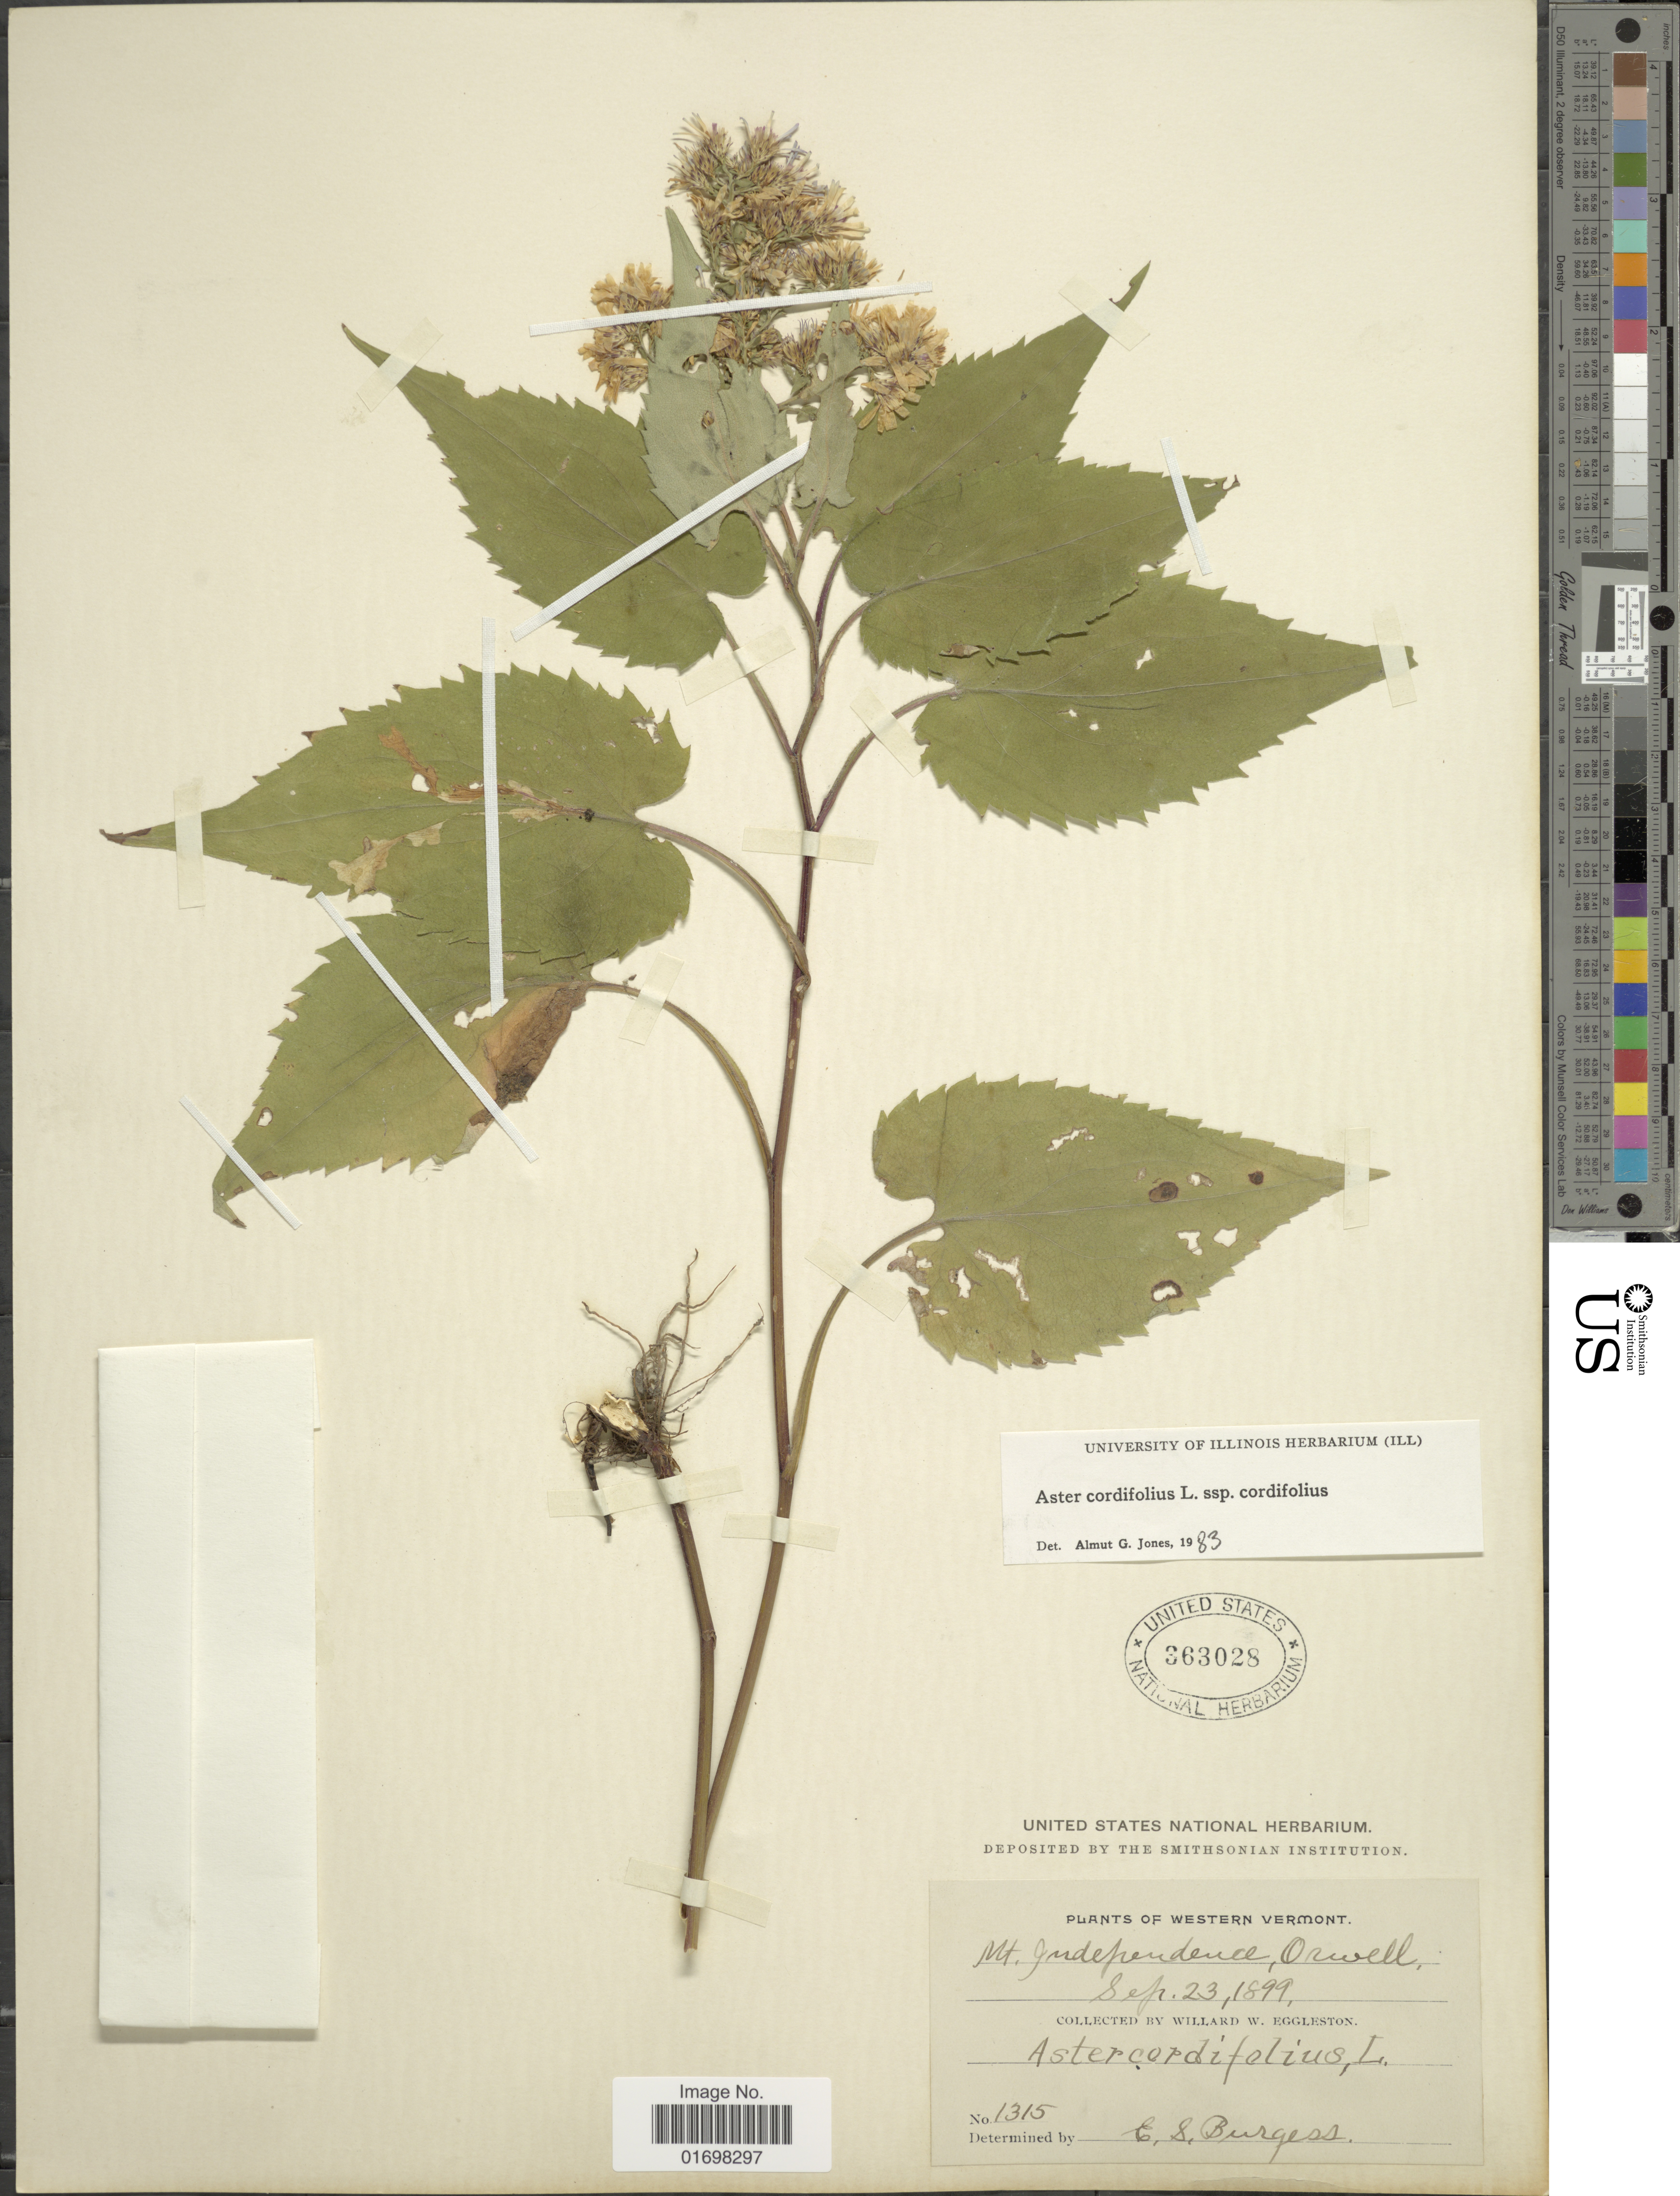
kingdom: Plantae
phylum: Tracheophyta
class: Magnoliopsida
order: Asterales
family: Asteraceae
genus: Symphyotrichum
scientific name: Symphyotrichum cordifolium var. cordifolium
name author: (L.) G.L. Nesom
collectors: W. W. Eggleston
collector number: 1315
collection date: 1899-09-23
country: United States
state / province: Vermont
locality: Western Vermont. Mt. Judependence, Orwell.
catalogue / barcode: US 363028